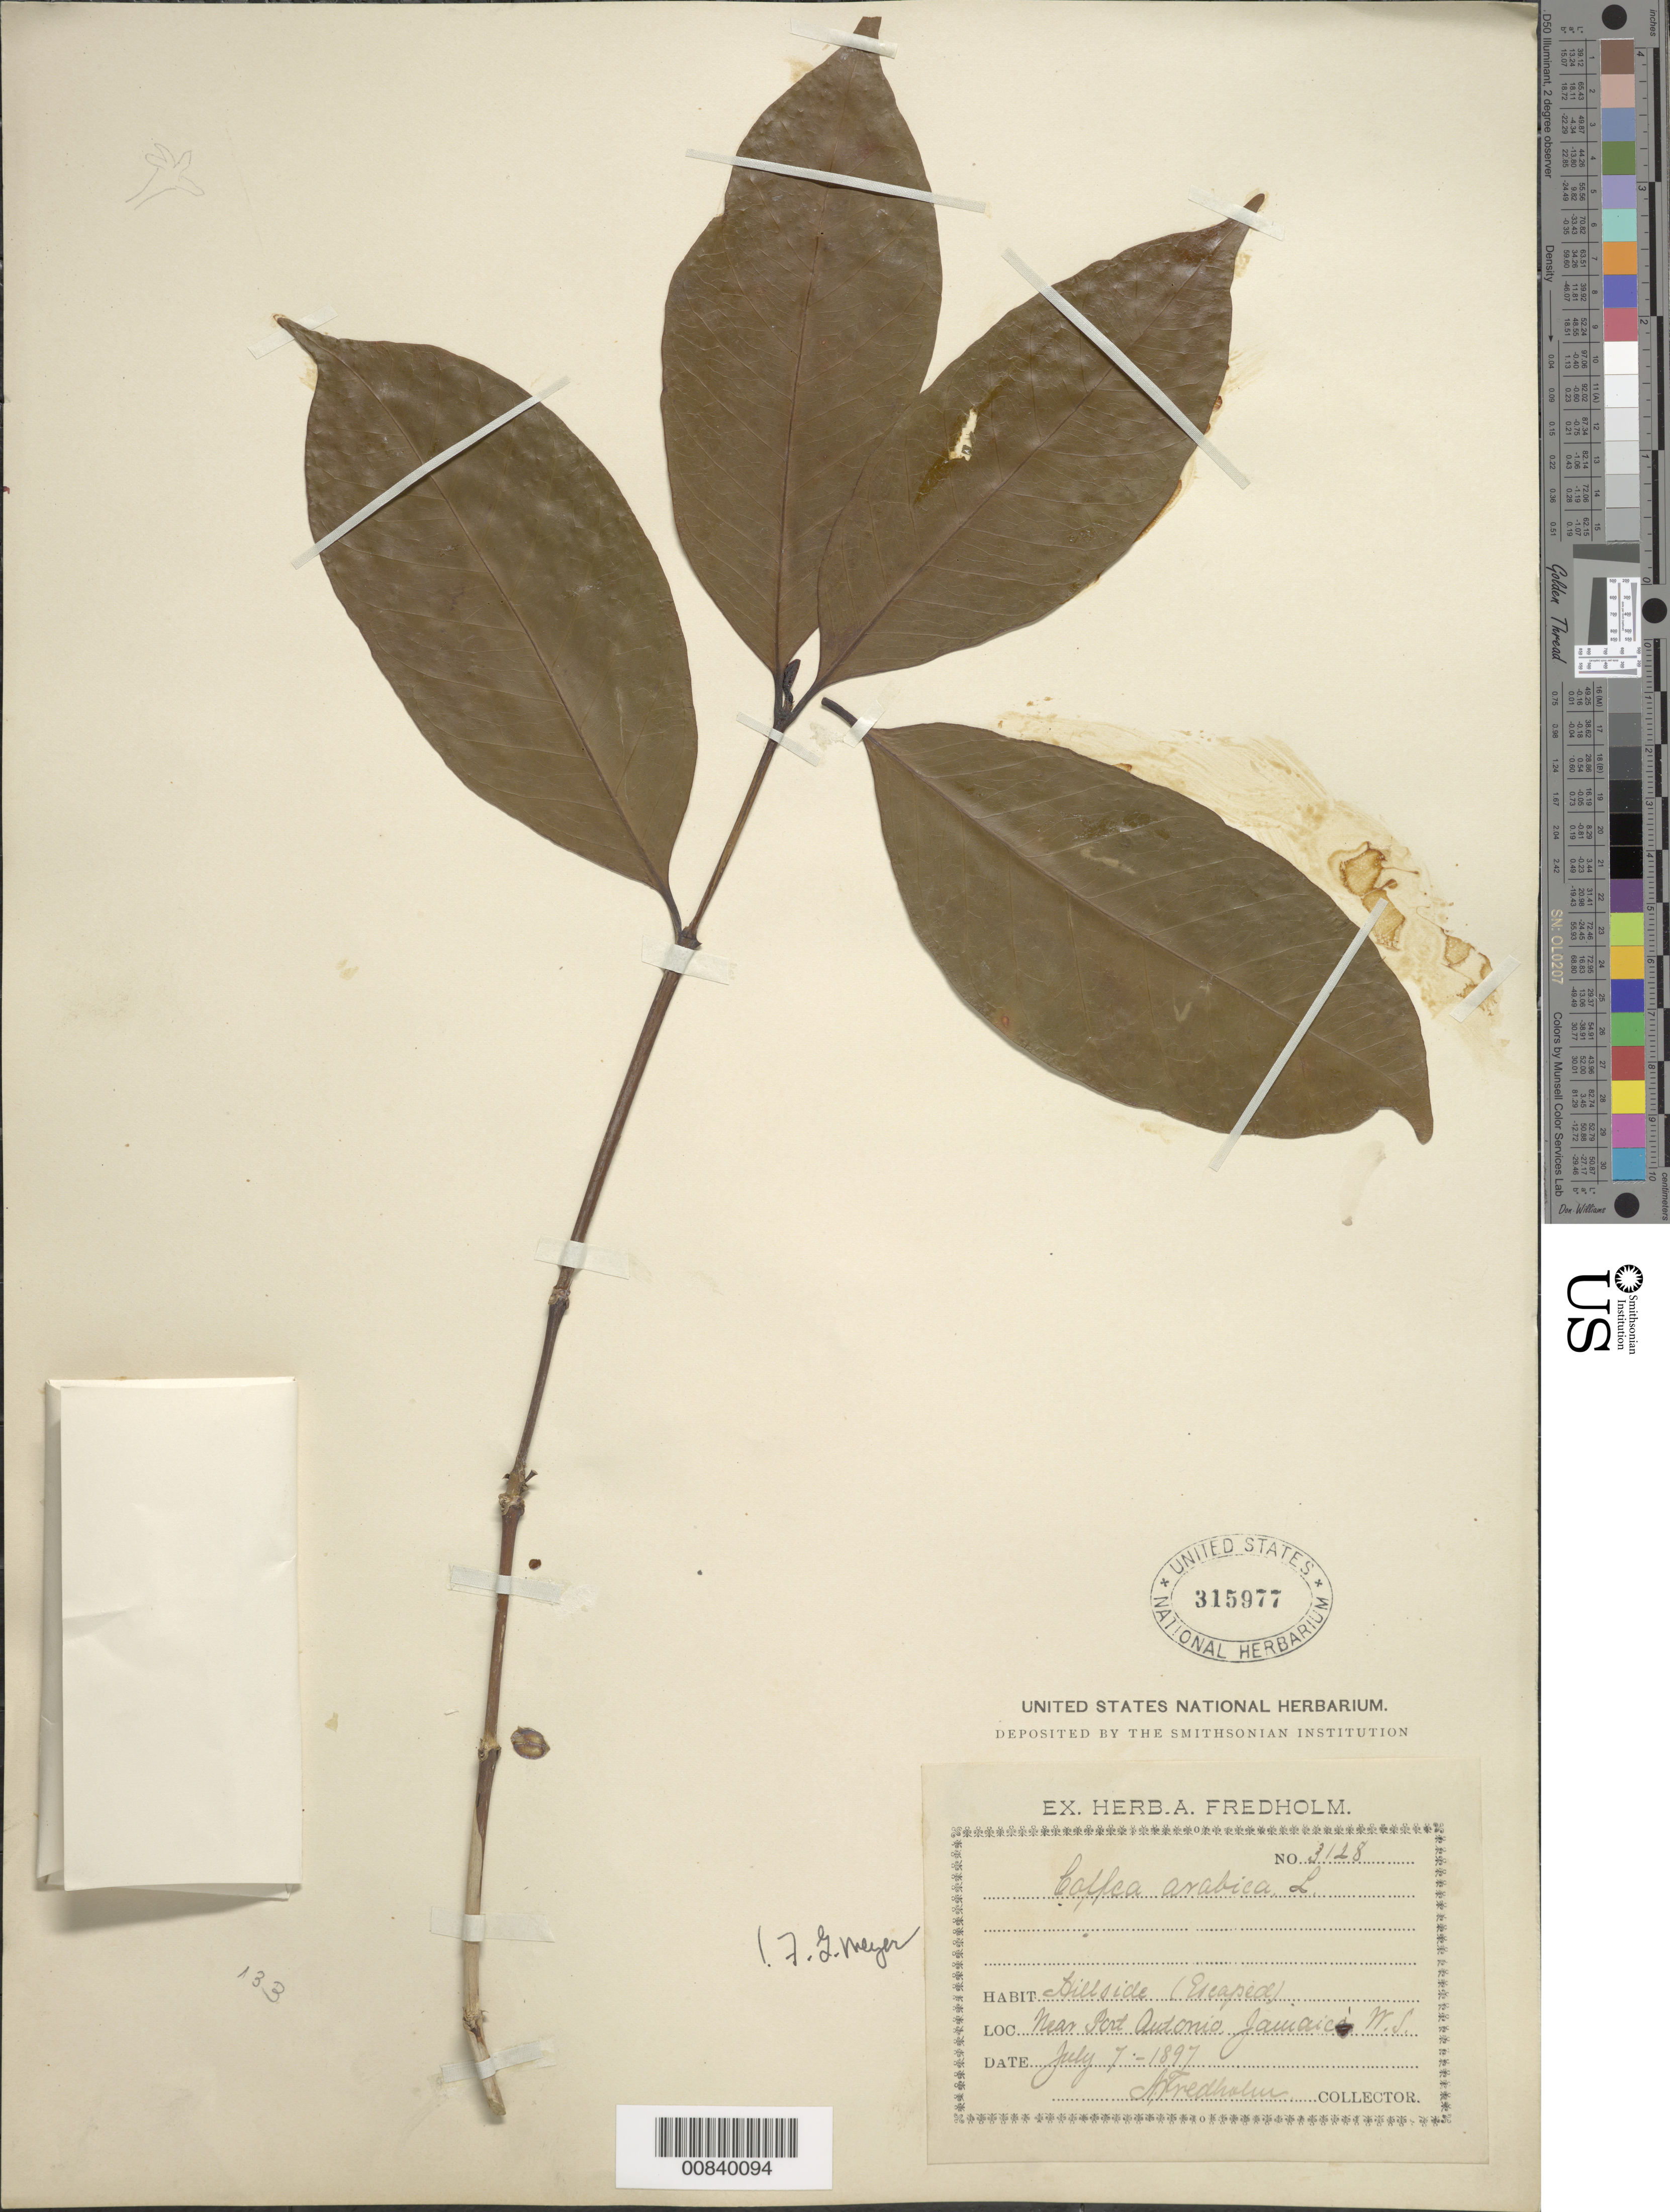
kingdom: Plantae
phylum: Tracheophyta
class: Magnoliopsida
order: Gentianales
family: Rubiaceae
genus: Coffea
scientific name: Coffea arabica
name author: L.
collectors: A. J. Fredholm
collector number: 3128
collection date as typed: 07 Jul 1897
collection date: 1897-07-07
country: Jamaica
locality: Near Port Antonio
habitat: Hill side (escaped)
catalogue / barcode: US 315977